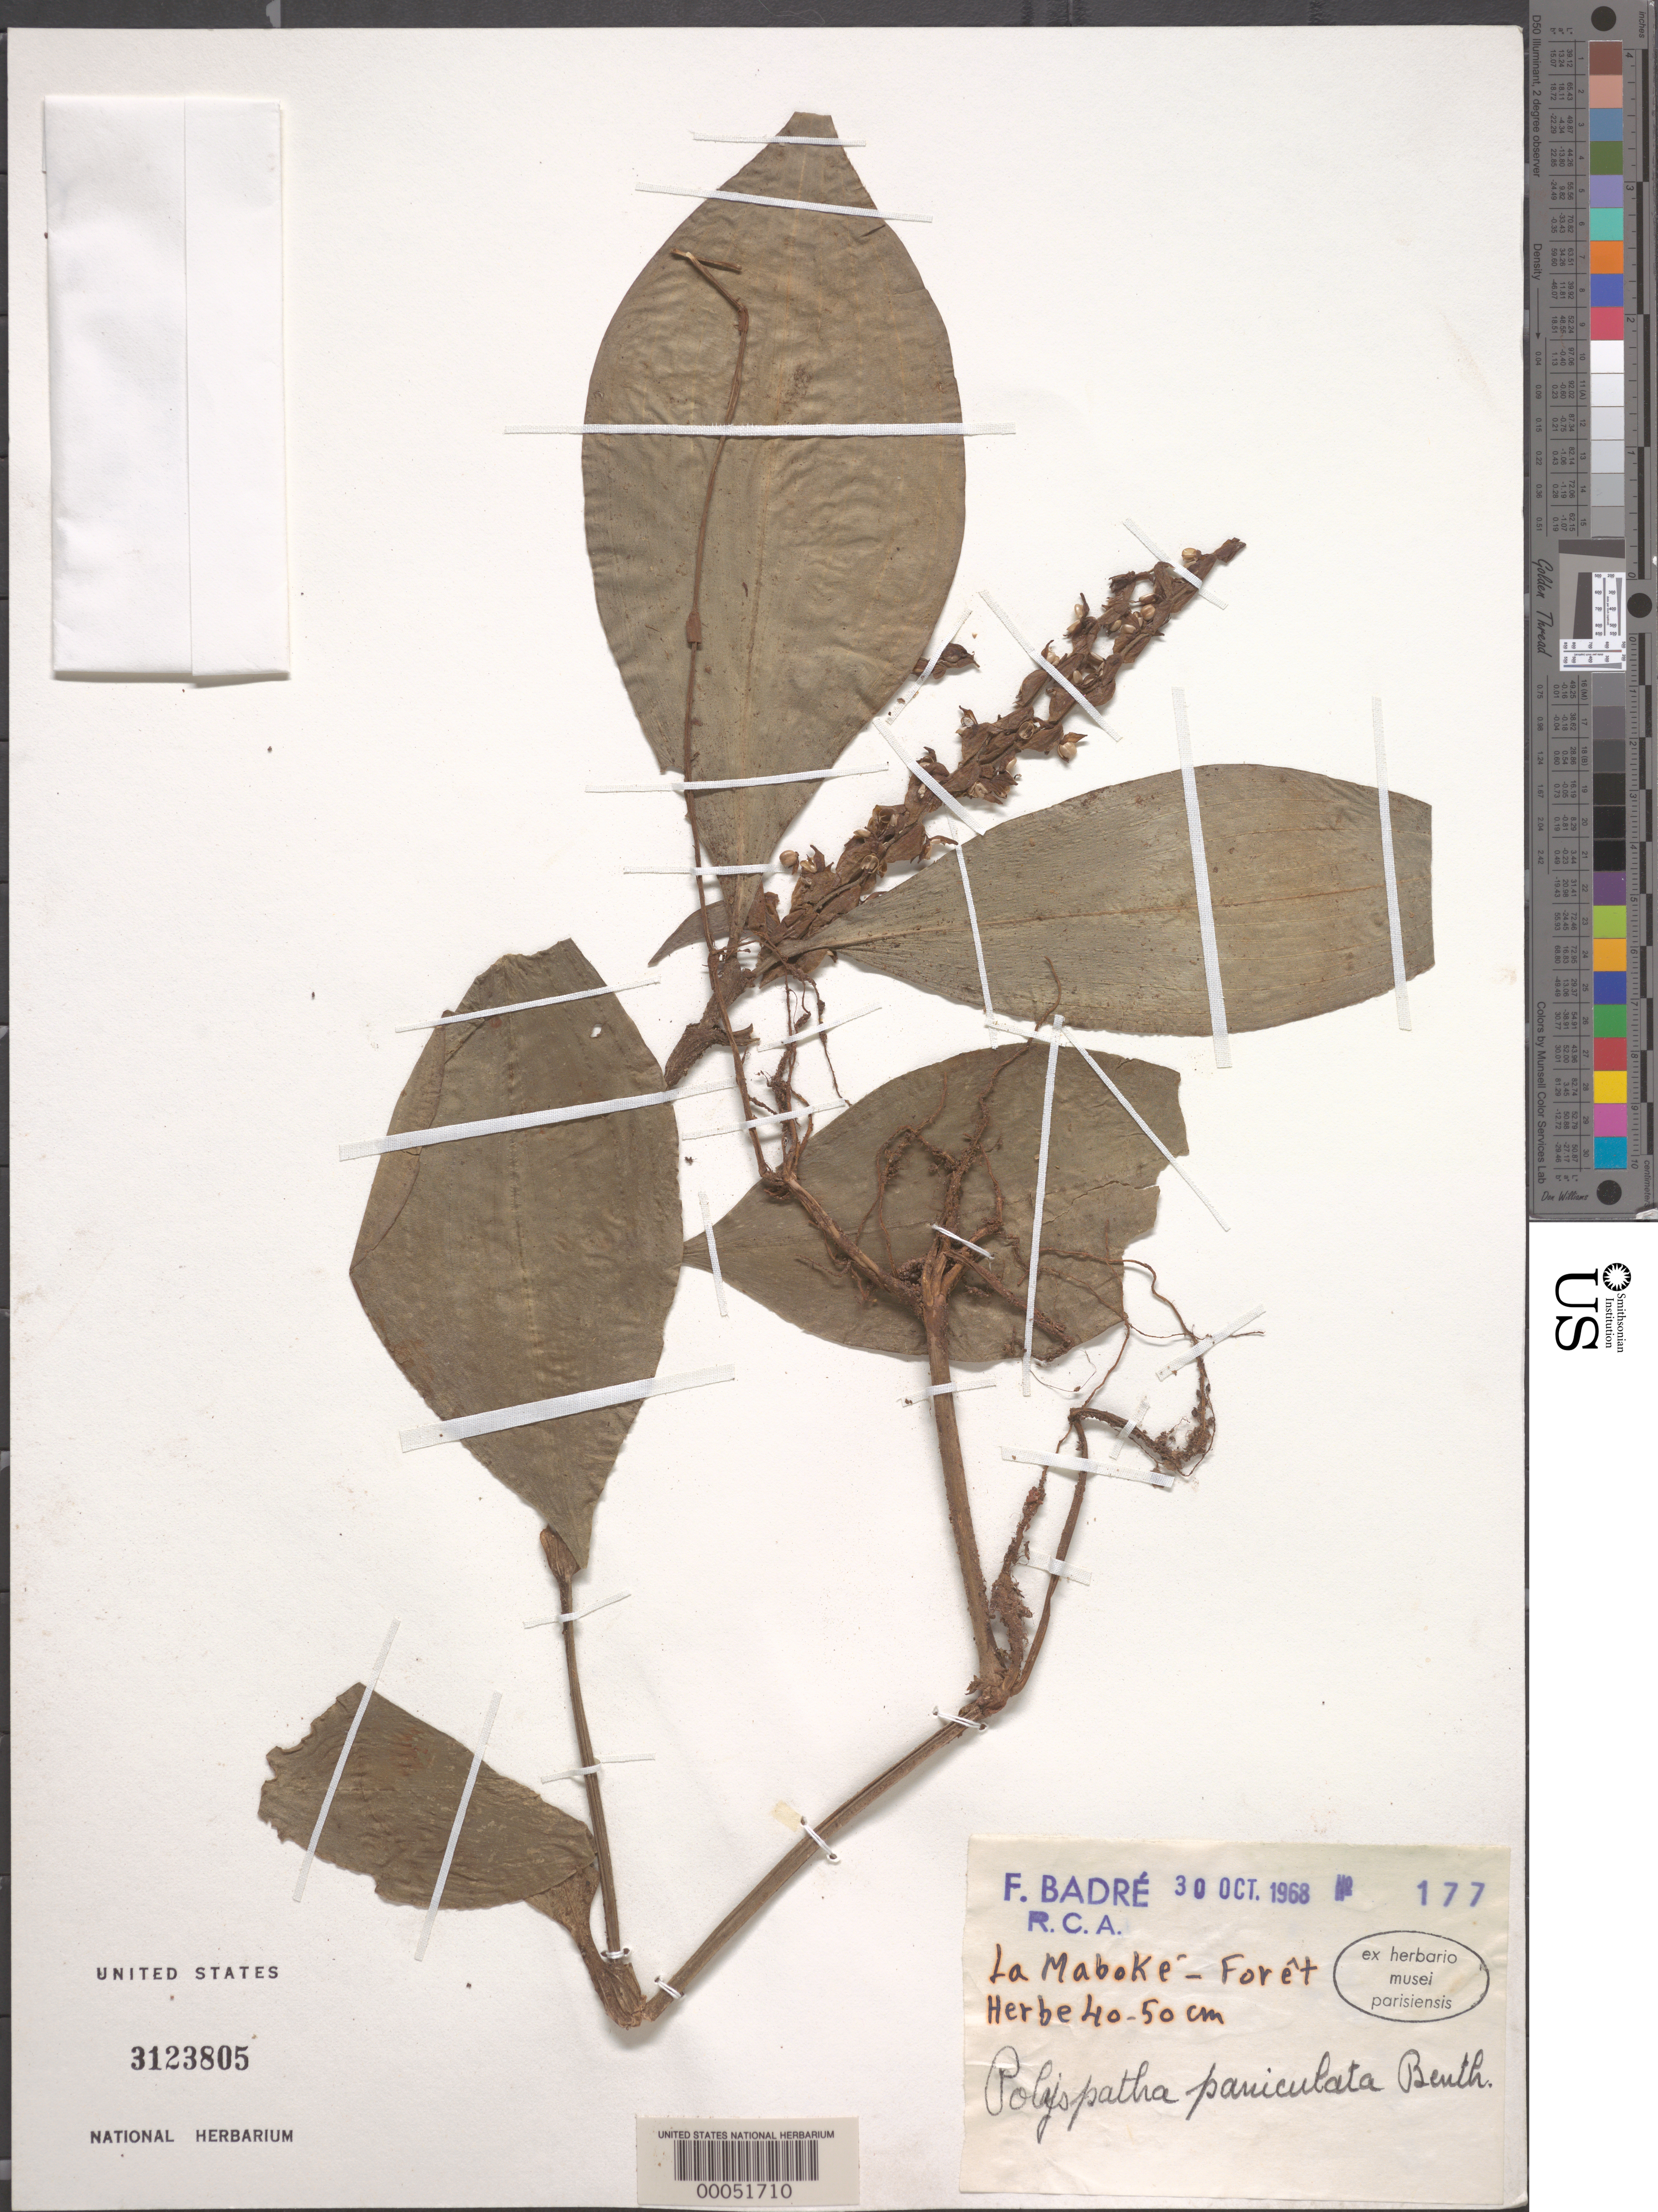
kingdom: Plantae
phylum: Tracheophyta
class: Liliopsida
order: Commelinales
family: Commelinaceae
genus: Polyspatha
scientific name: Polyspatha paniculata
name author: Benth.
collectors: F. Badré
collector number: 177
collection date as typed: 30 Oct 1968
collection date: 1968-10-30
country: Central African Republic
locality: La Maboke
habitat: Forest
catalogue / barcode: US 3123805